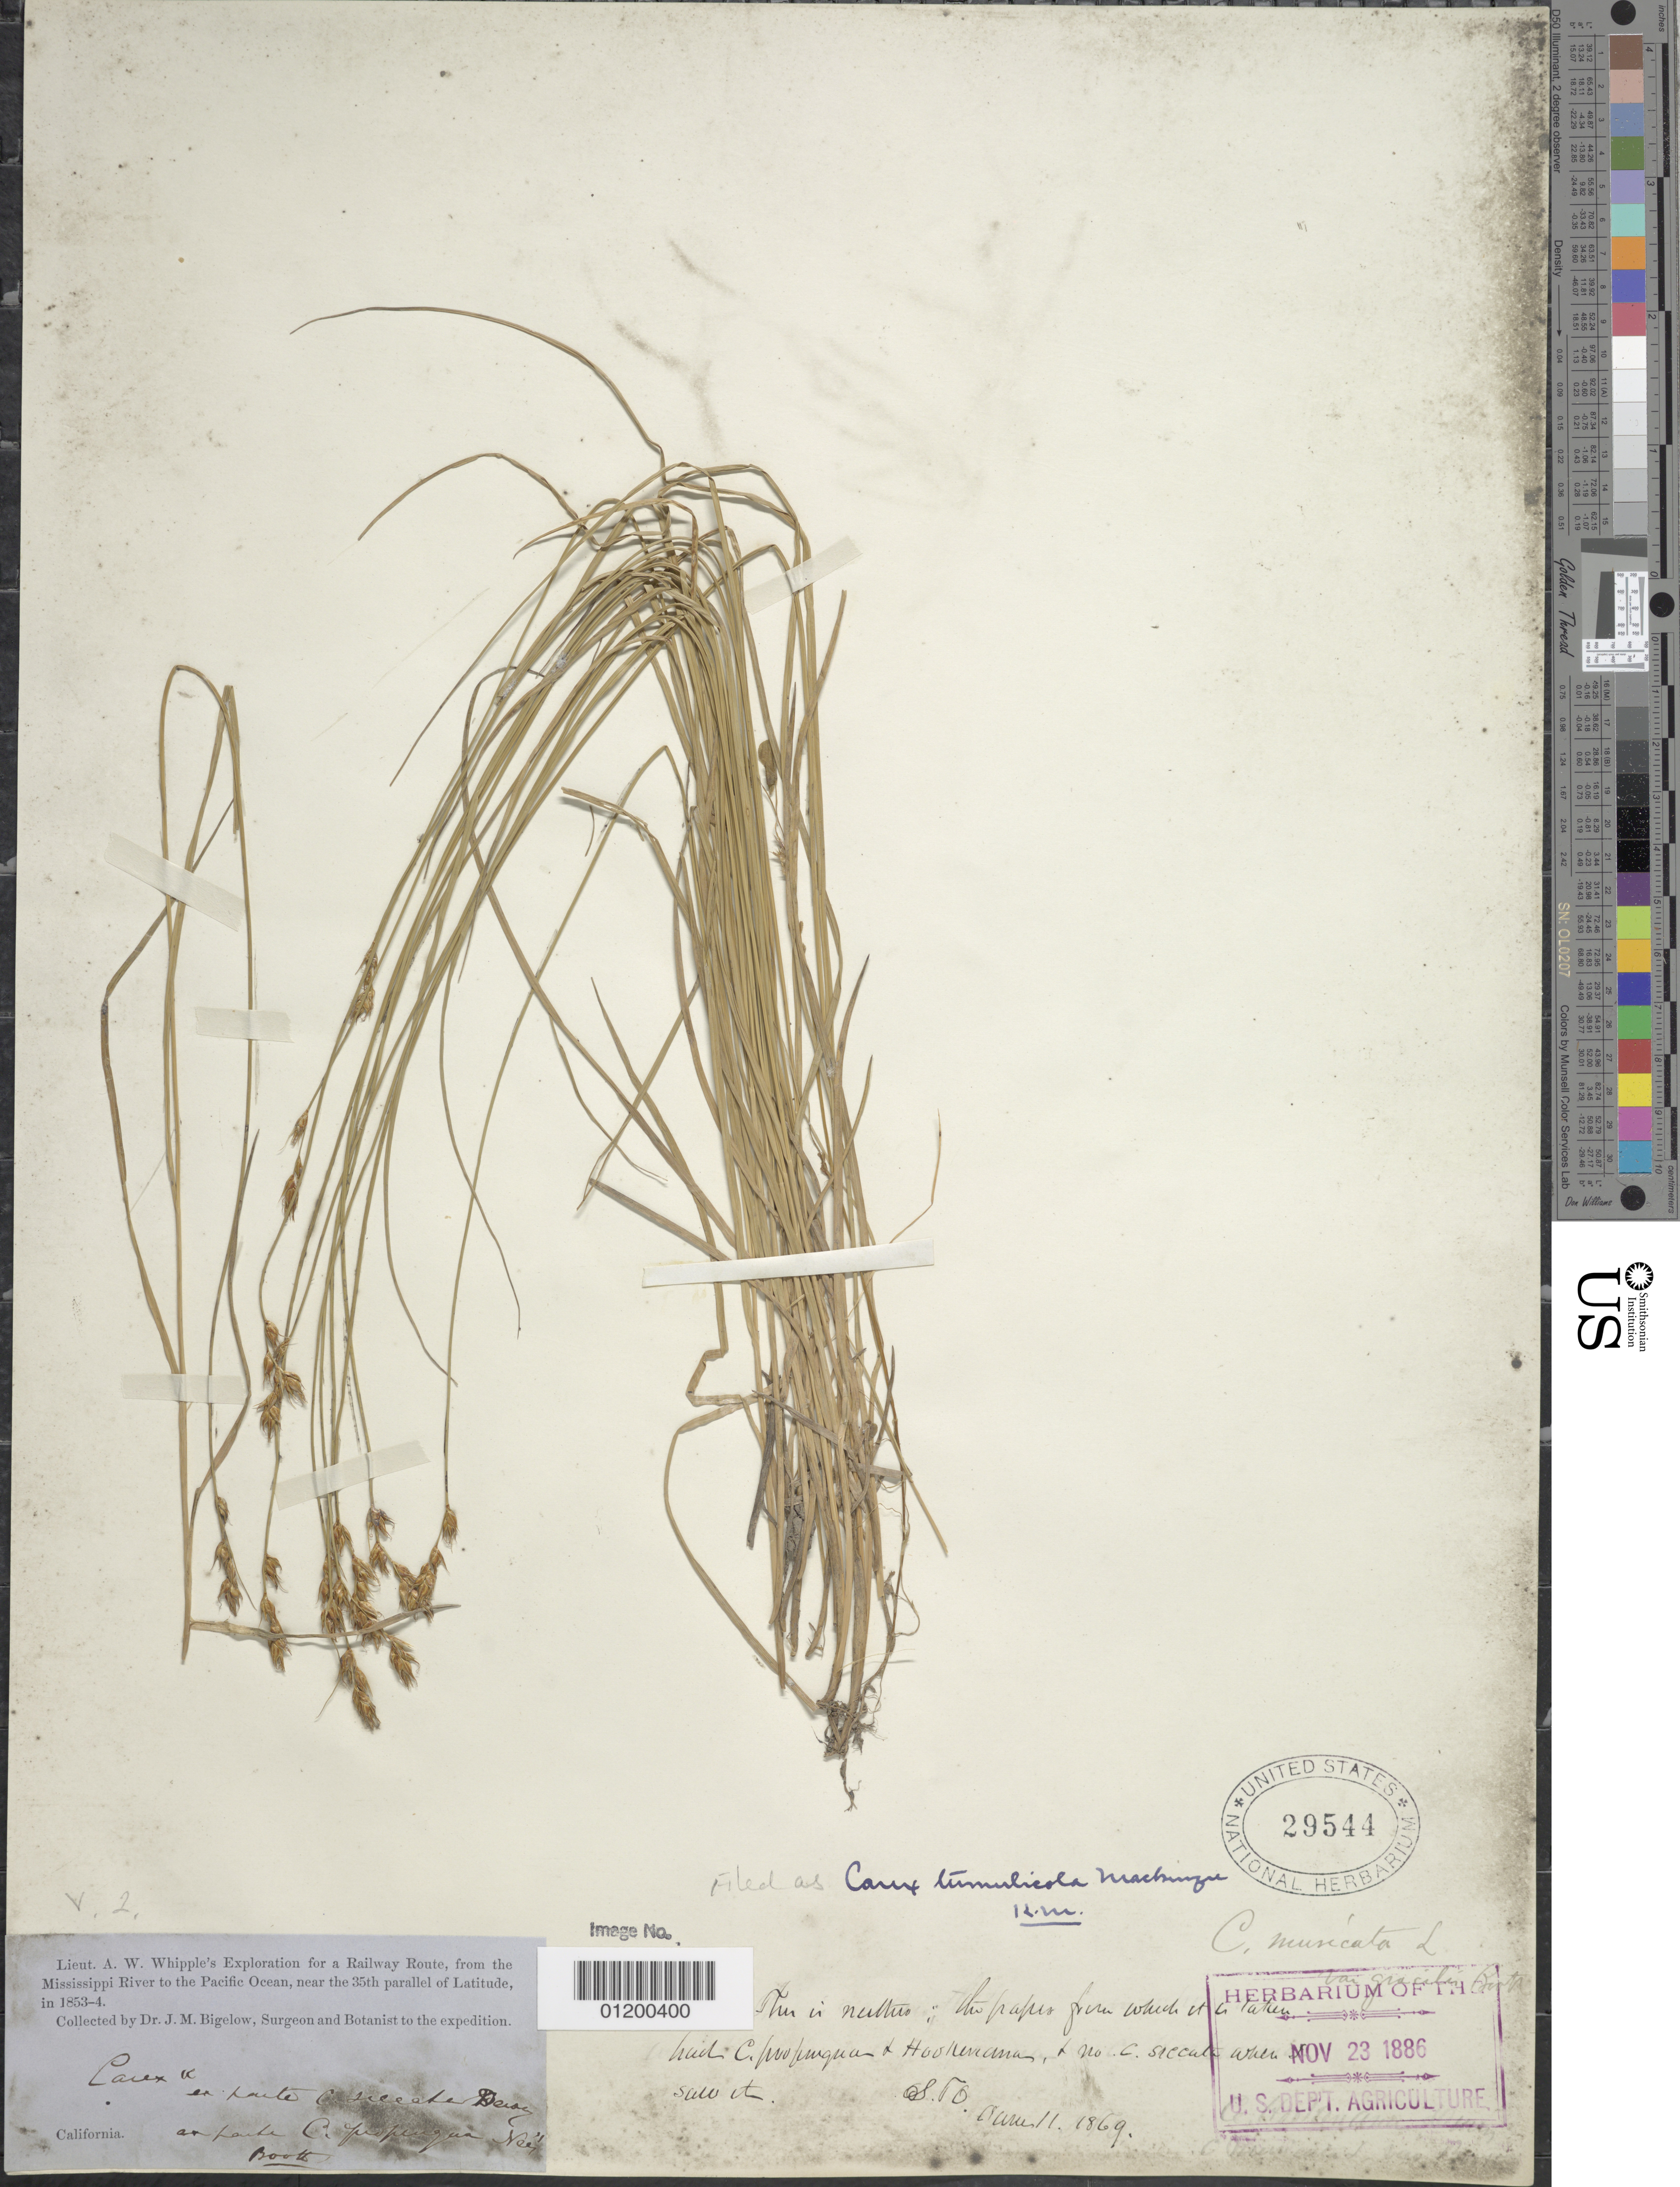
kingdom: Plantae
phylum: Tracheophyta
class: Liliopsida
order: Poales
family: Cyperaceae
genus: Carex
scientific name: Carex tumulicola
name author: Mack.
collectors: J. M. Bigelow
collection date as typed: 1853 to -- --- 1854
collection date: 1853/1854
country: United States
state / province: California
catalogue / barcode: US 29544